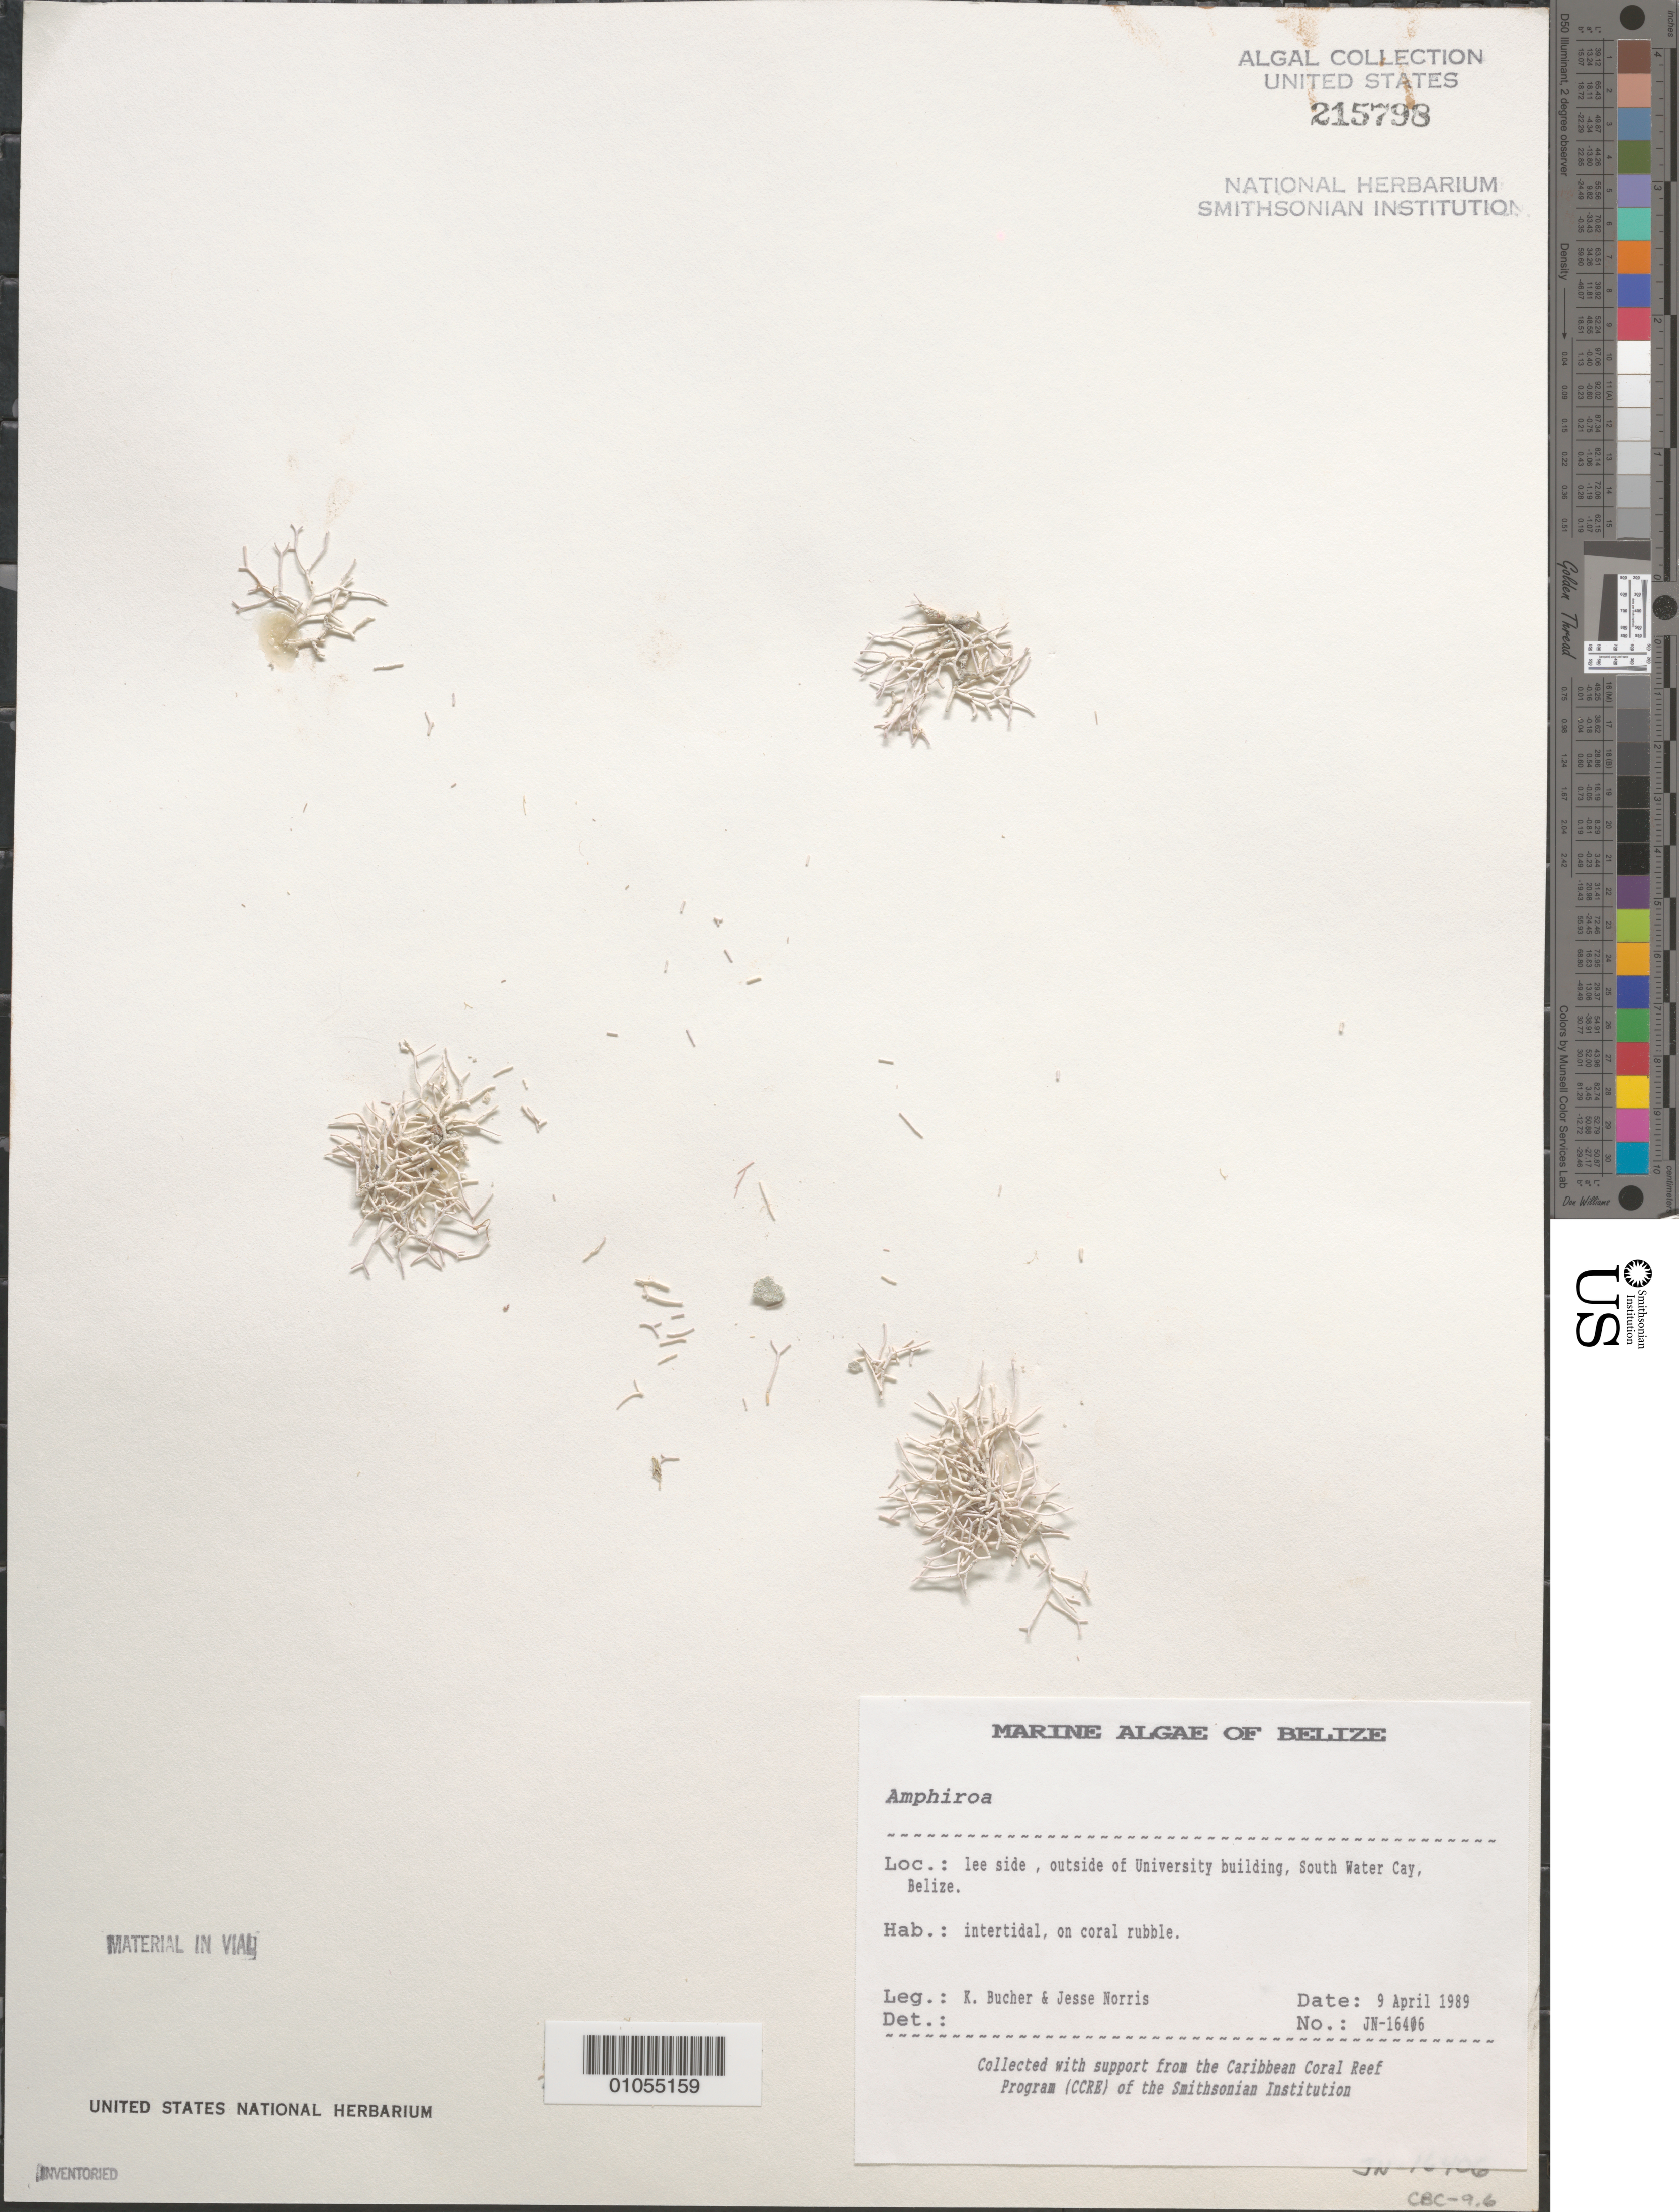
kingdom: Plantae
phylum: Rhodophyta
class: Florideophyceae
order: Corallinales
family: Lithophyllaceae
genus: Amphiroa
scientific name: Amphiroa sp.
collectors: K. E. Bucher & J. A. Norris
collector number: JN-16406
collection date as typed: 09 Apr 1989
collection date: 1989-04-09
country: Belize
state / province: Stann Creek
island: South Water Cay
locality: Lee side, outside of University building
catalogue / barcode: US 215798